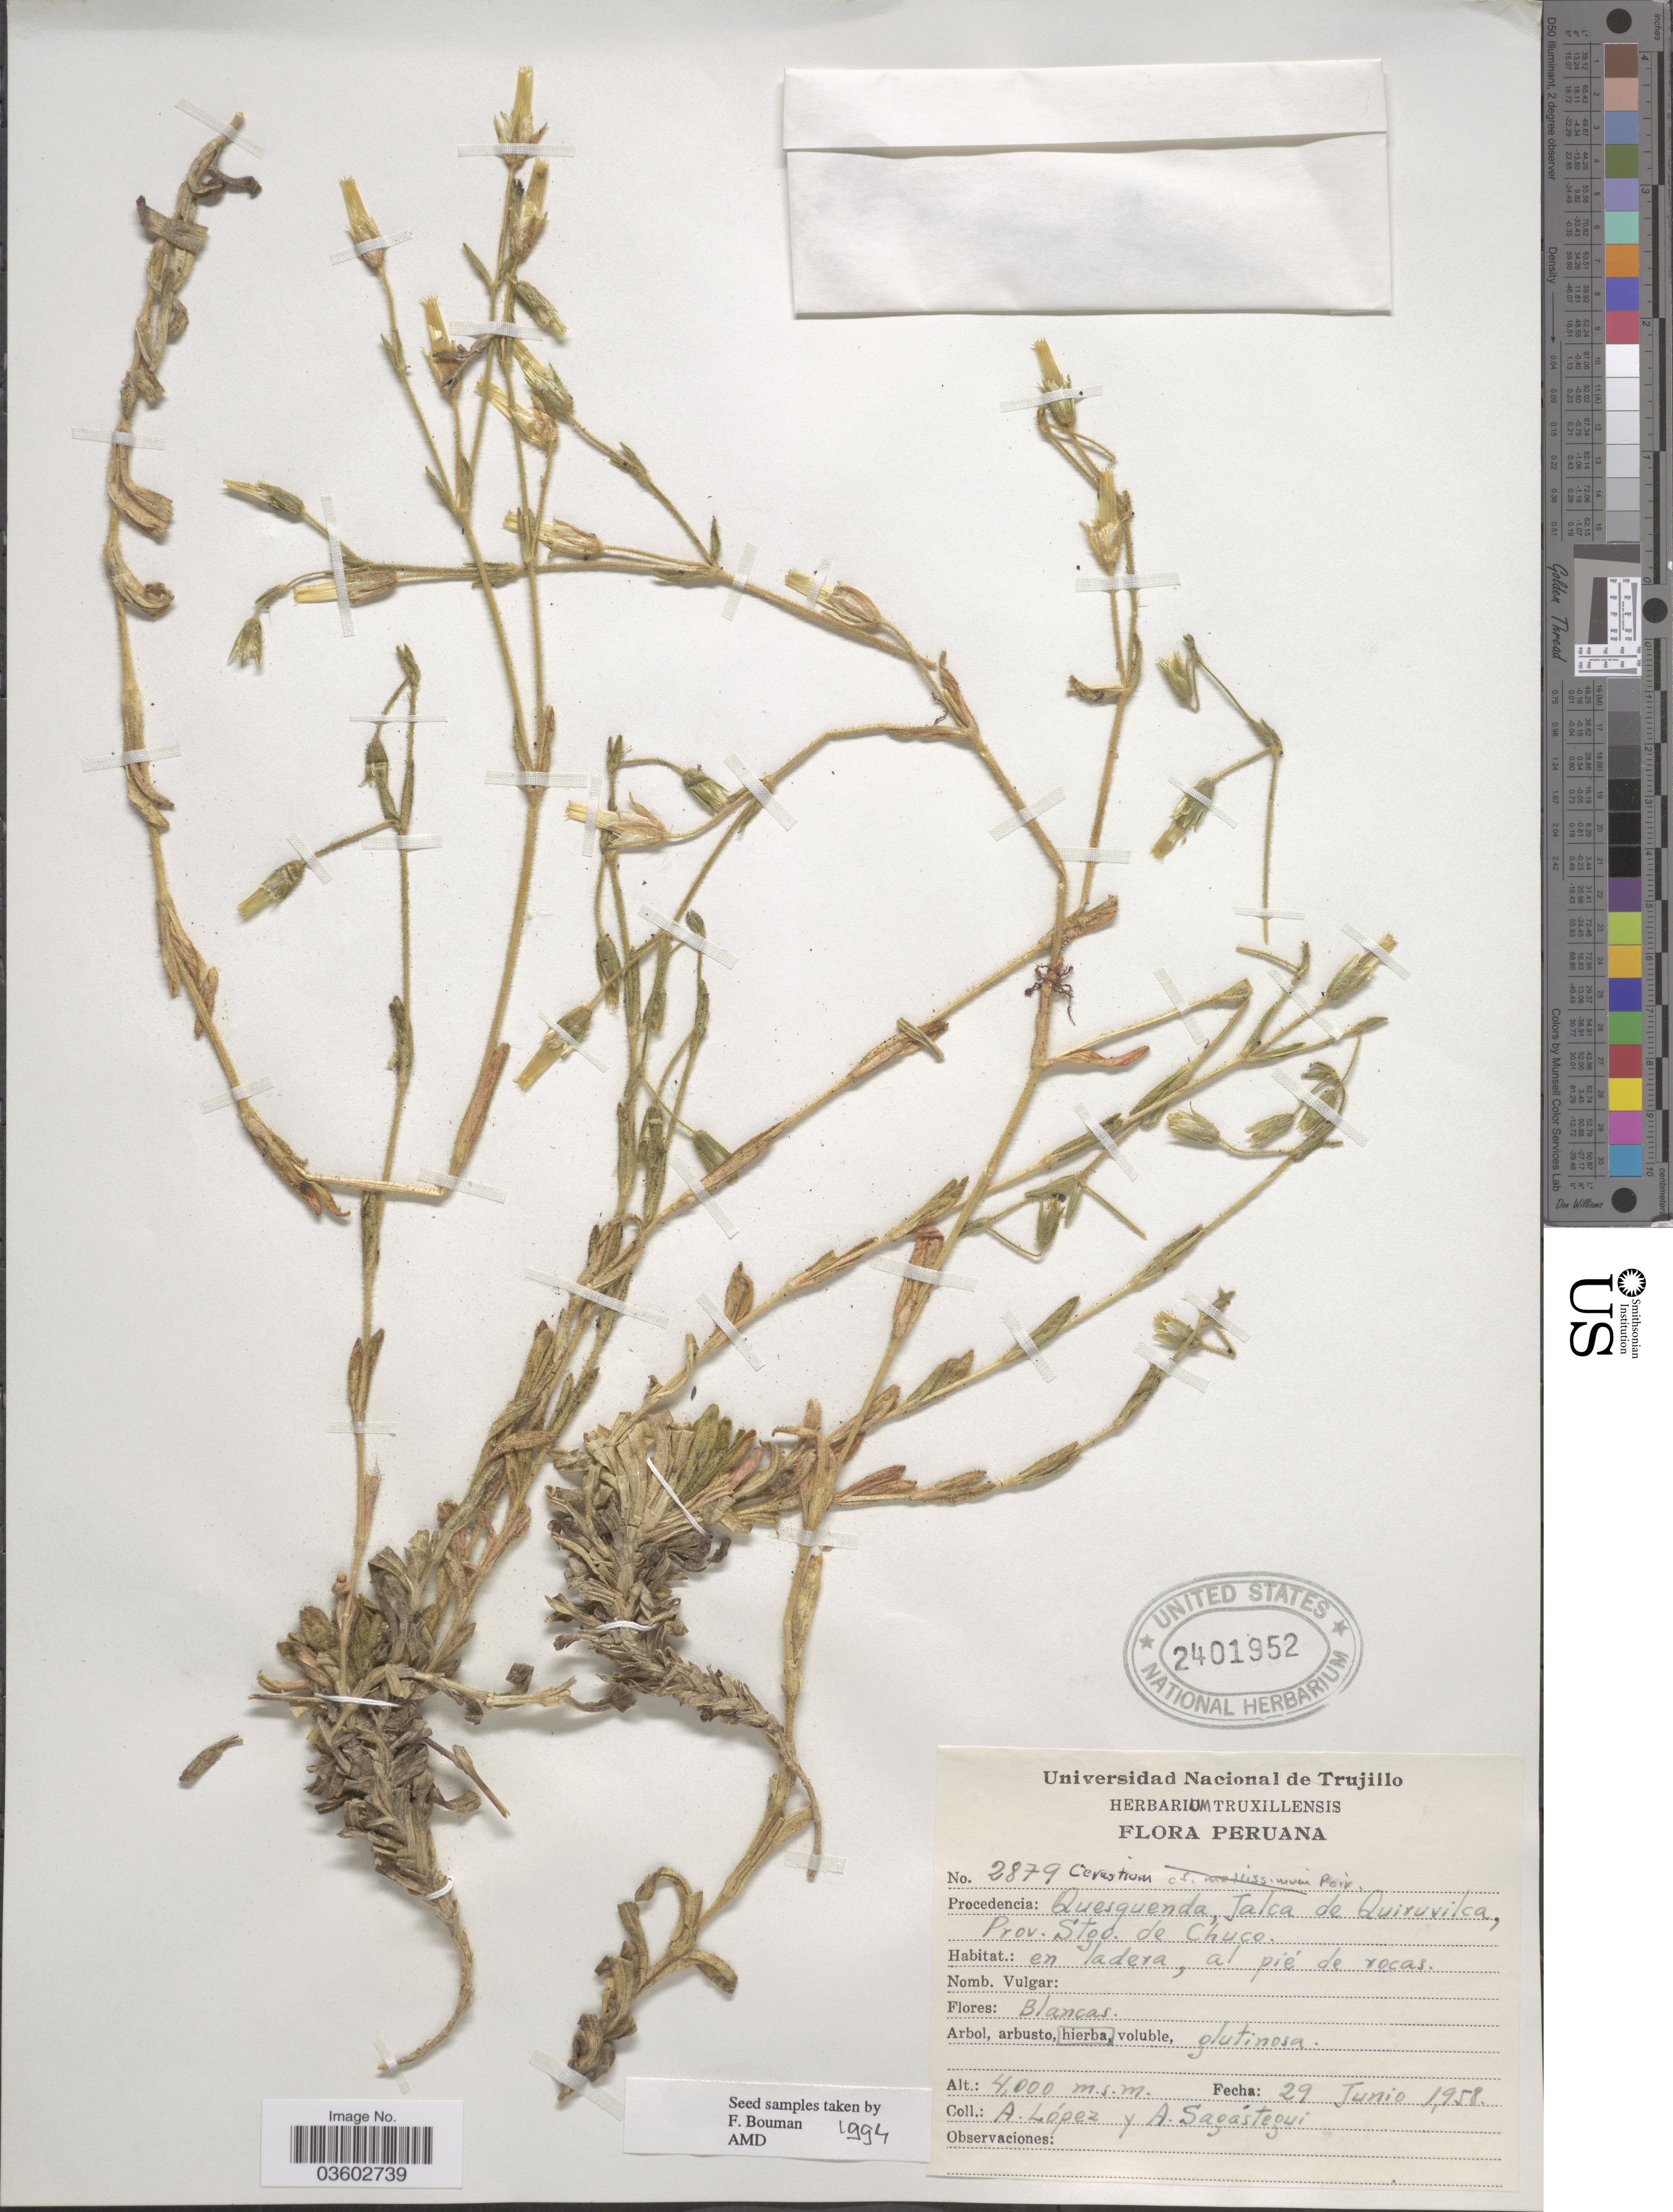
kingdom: Plantae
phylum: Tracheophyta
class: Magnoliopsida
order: Caryophyllales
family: Caryophyllaceae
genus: Cerastium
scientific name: Cerastium sp.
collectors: A. López & A. Sagastegui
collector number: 2879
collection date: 1958-06-29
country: Peru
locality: Procedencia: Quesquenda, Jalca de Quiruvilca, Prov. Stgo. de Chuco.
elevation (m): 4000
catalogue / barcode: US 2401952